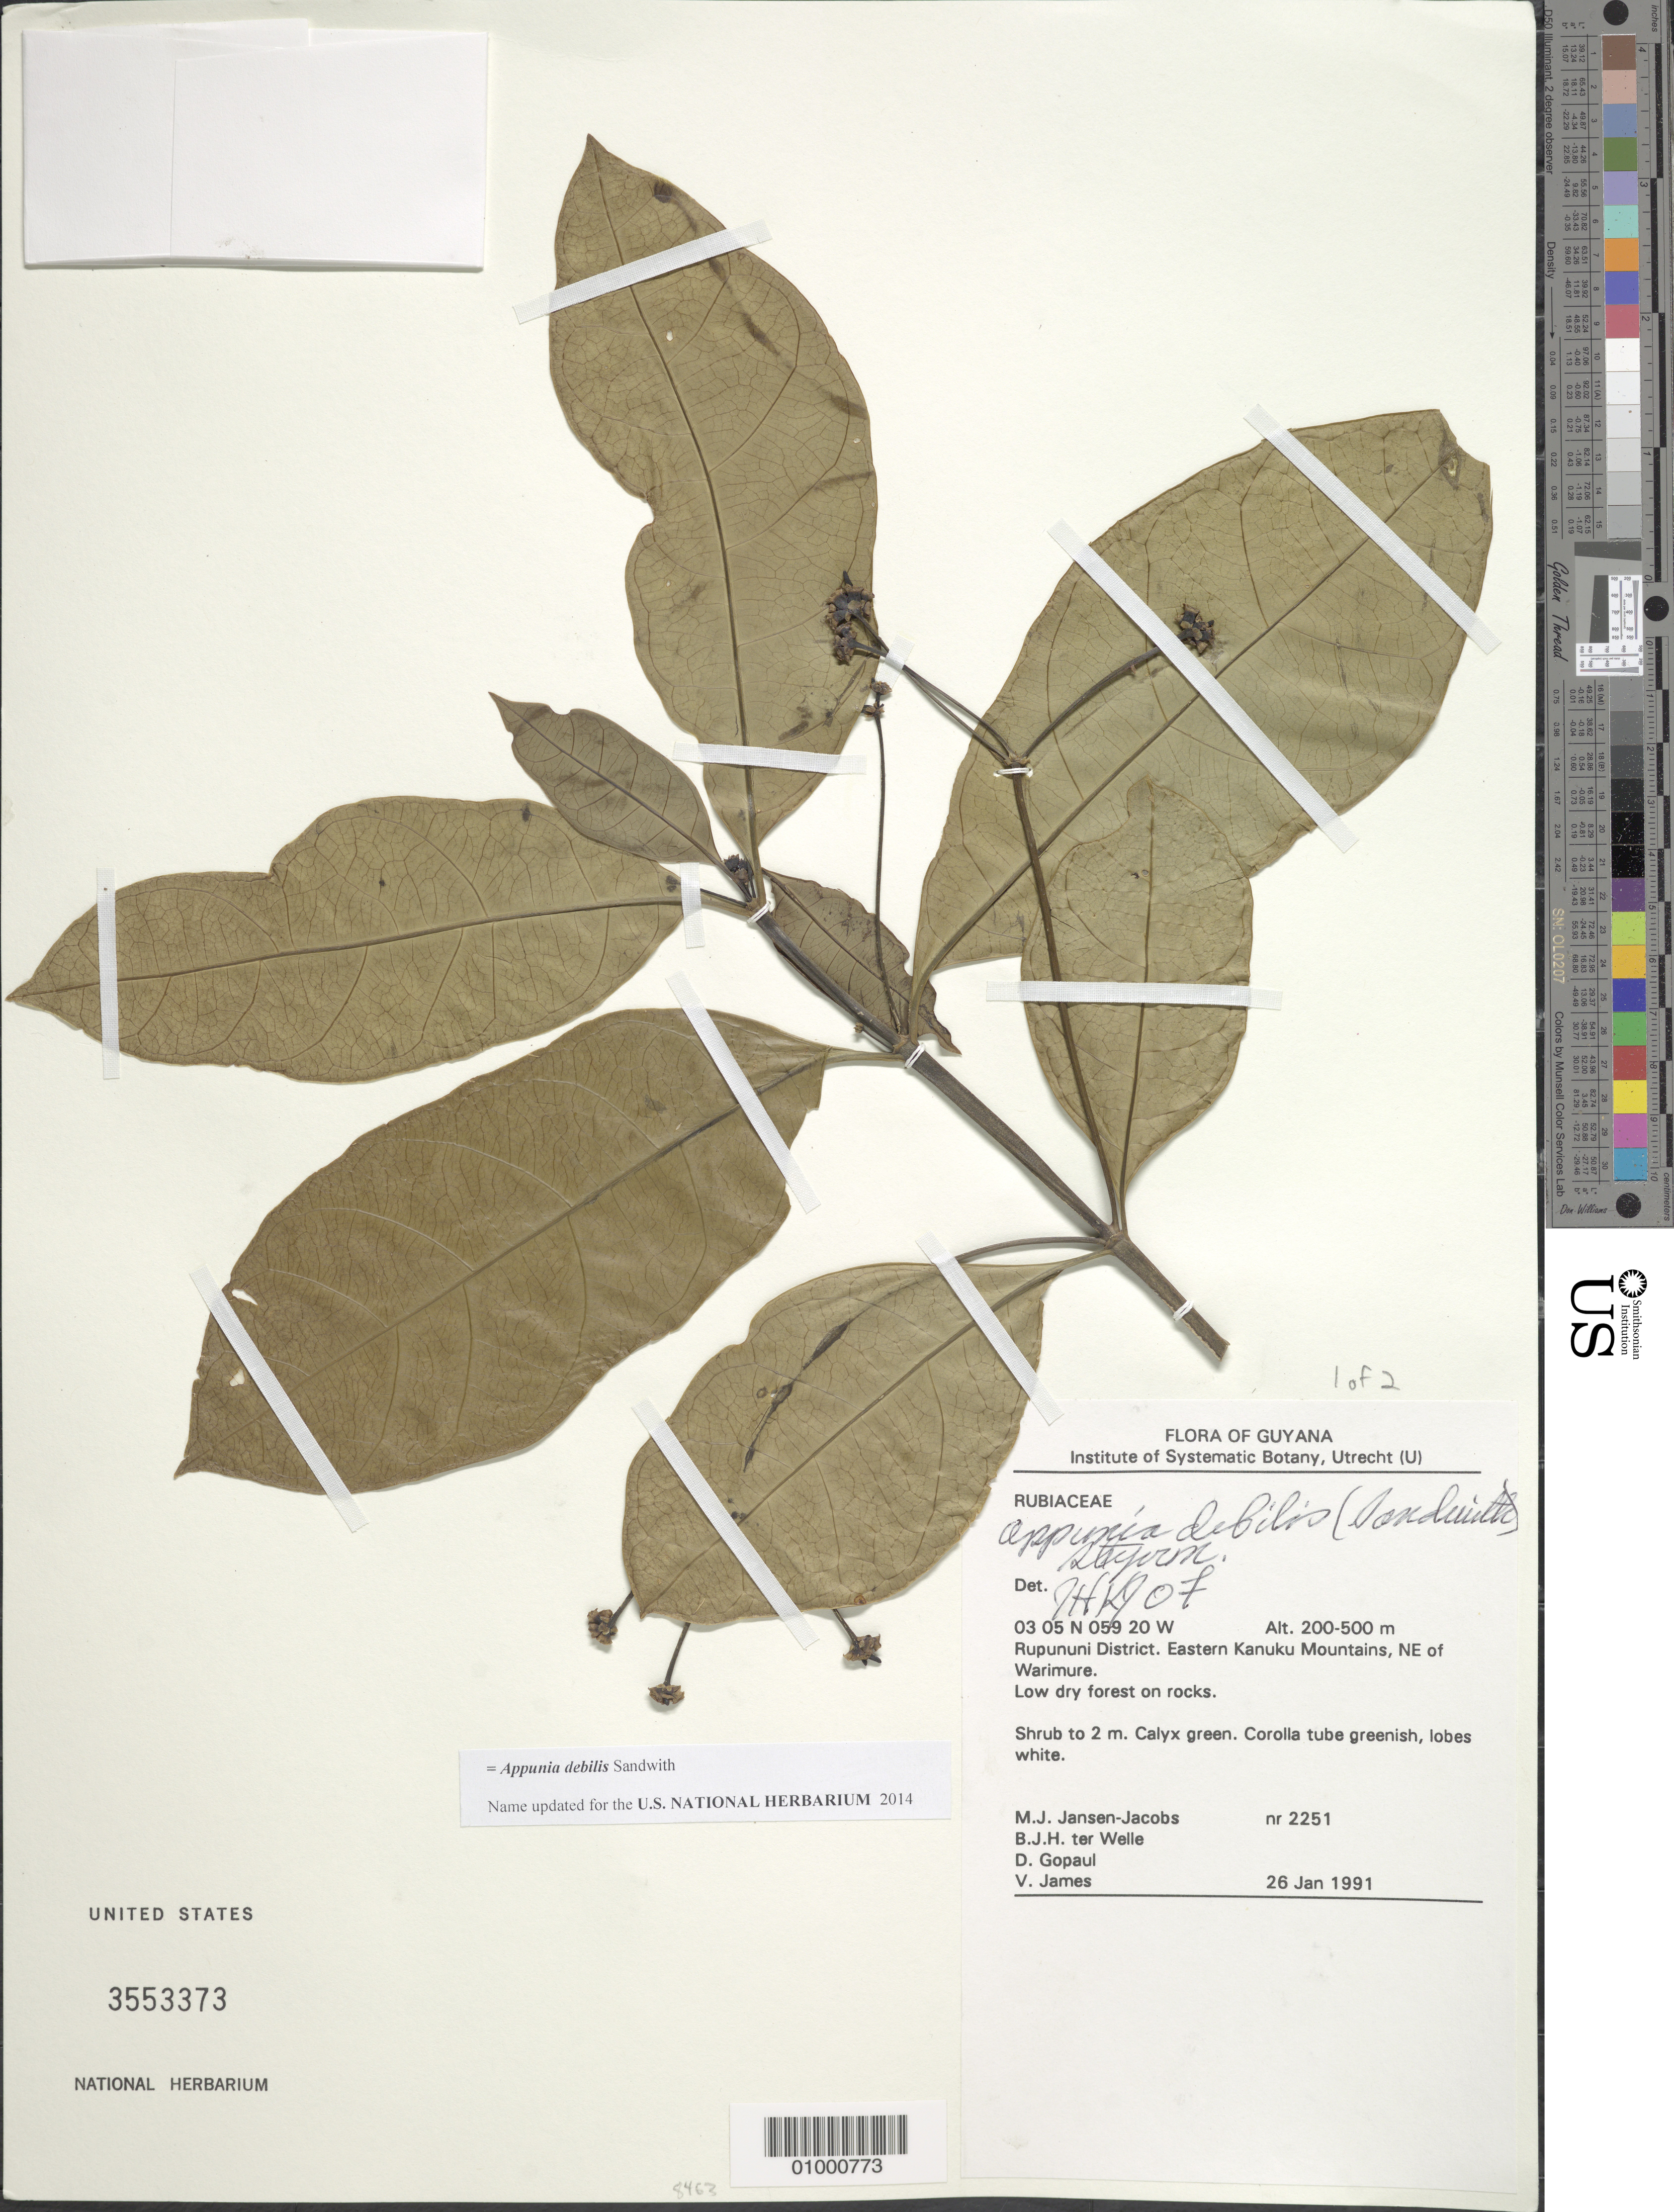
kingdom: Plantae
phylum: Tracheophyta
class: Magnoliopsida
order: Gentianales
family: Rubiaceae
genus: Appunia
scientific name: Appunia debilis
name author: Sandwith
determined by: Kirkbride, J. H.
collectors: M. J. Jansen-Jacobs, B. Welle, D. Gopaul & V. James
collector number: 2251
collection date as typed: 26-Jan-91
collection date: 1991-01-26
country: Guyana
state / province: U. Takutu-U. Essequibo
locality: Warimure, NE of, eastern Kanuku Mts., Rupununi District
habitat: Low dry forest on rocks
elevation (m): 200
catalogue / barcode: US 3553373